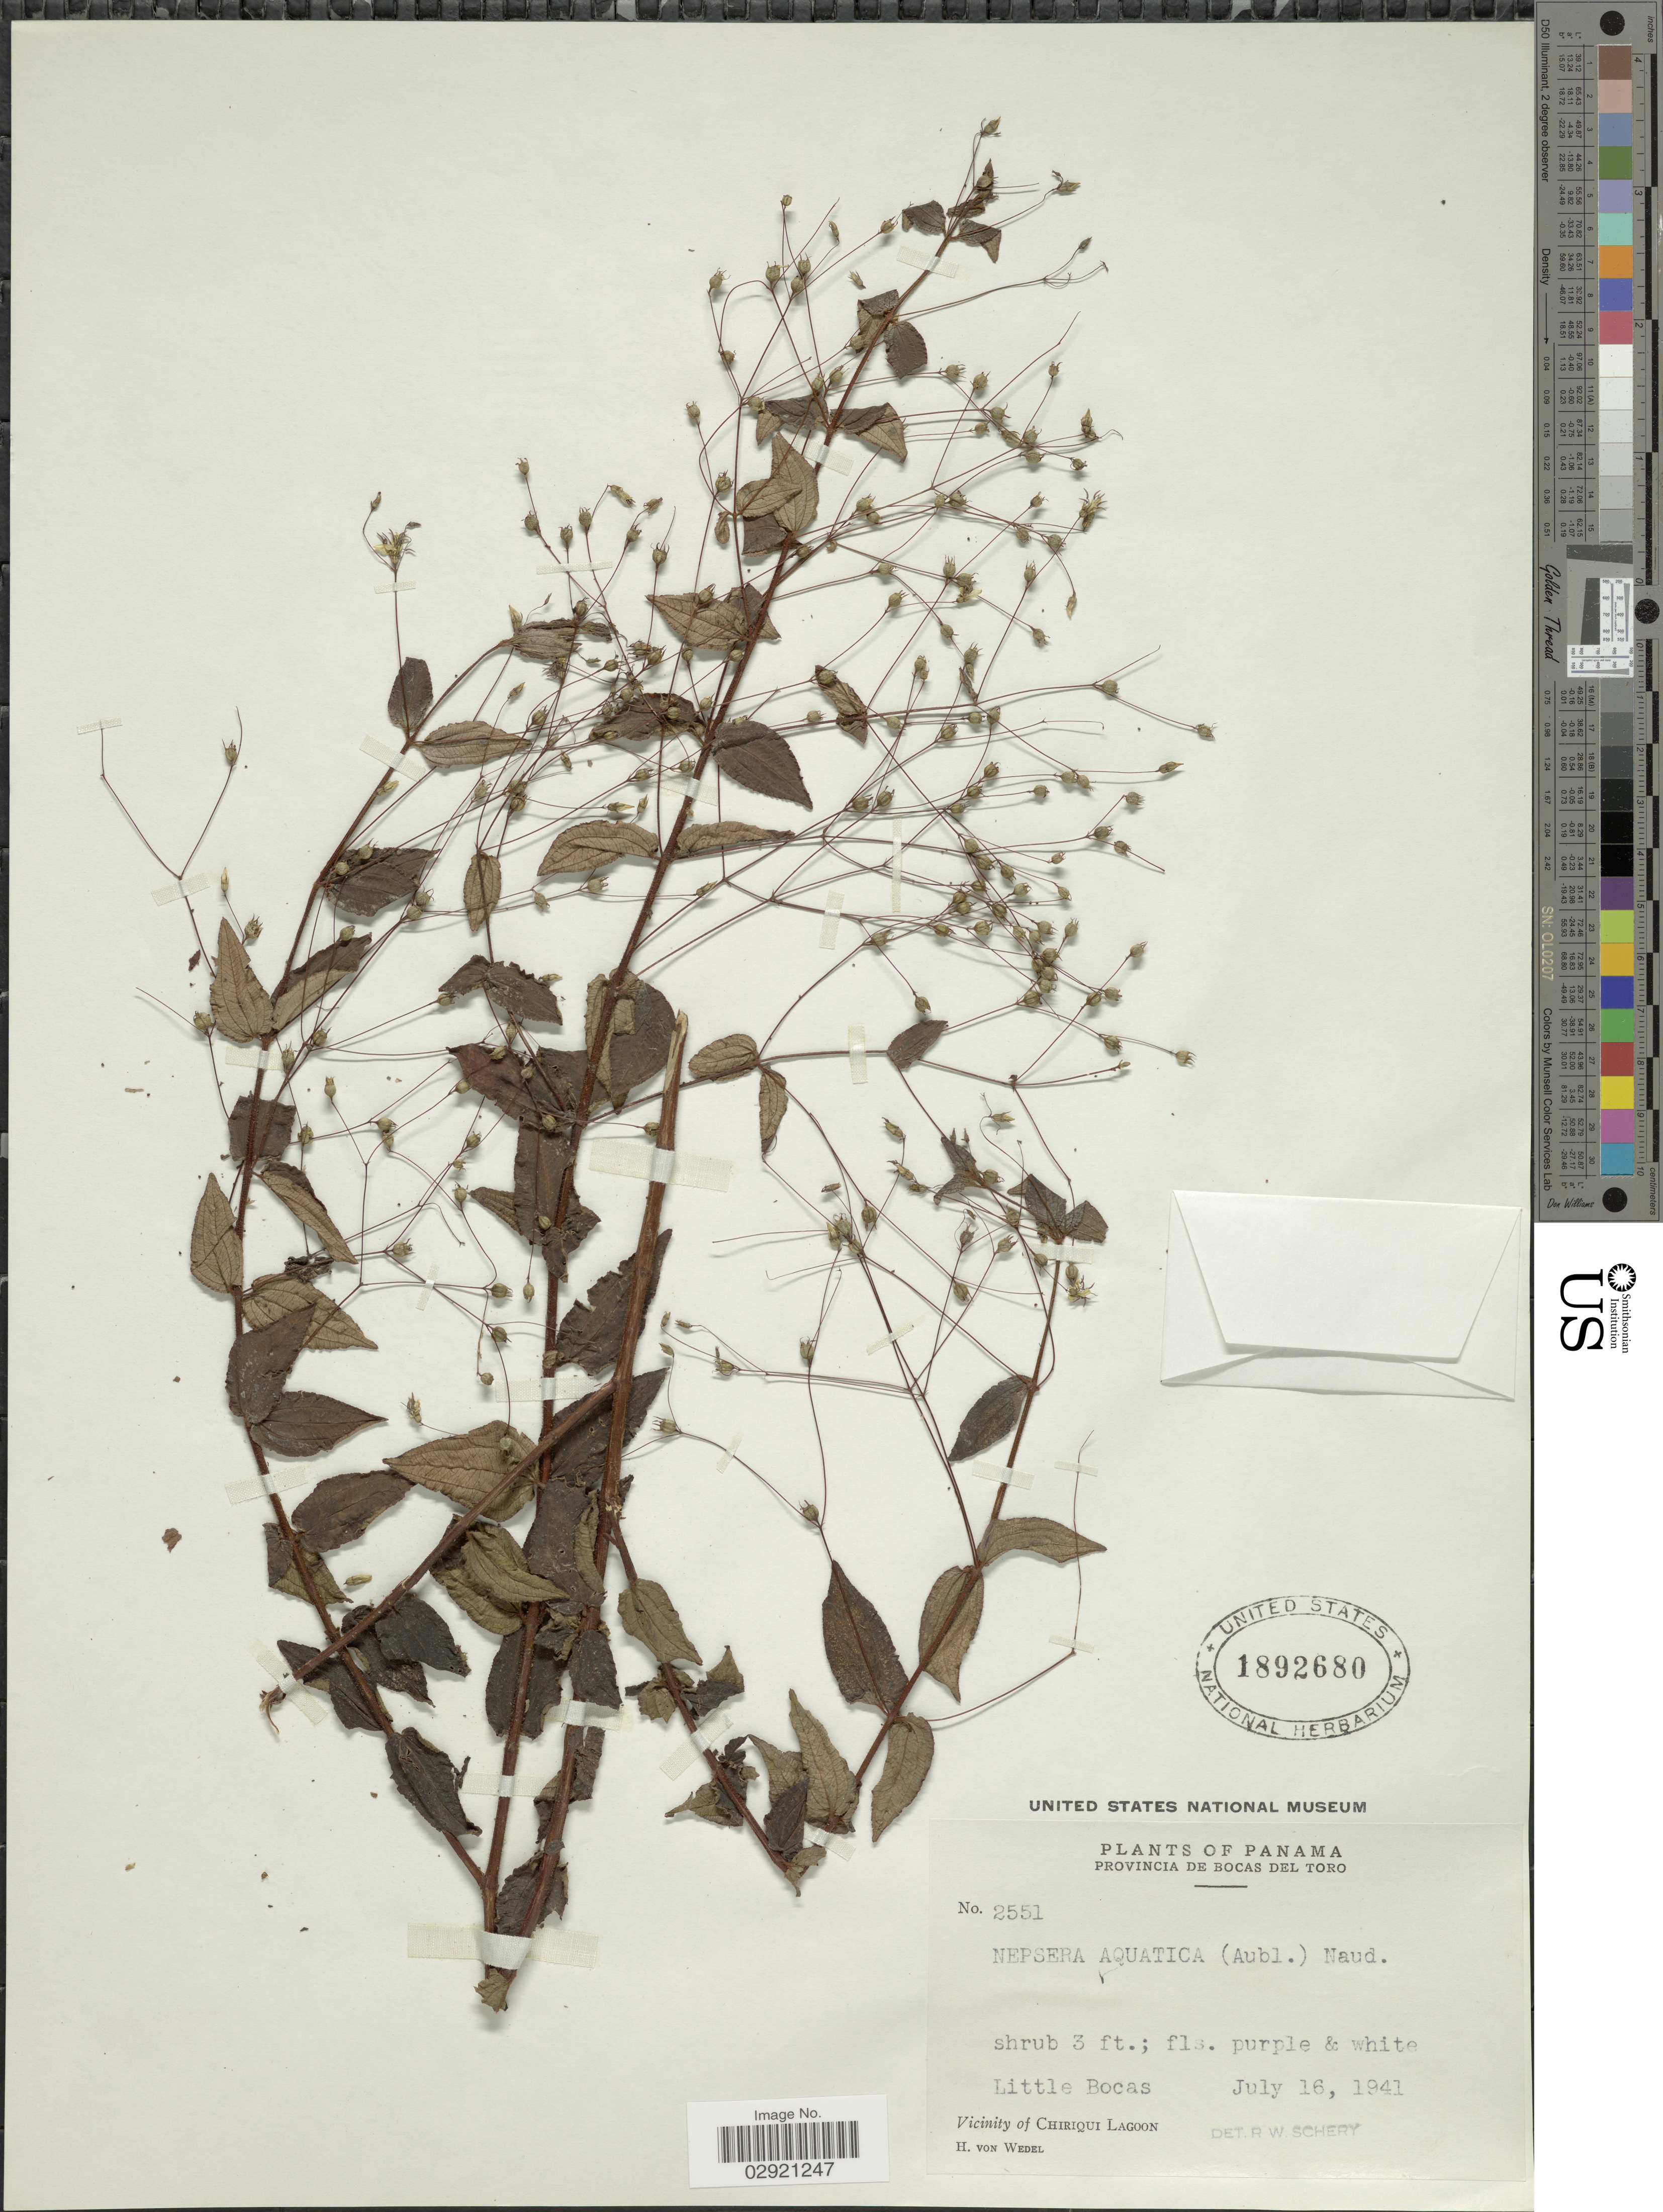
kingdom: Plantae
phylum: Tracheophyta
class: Magnoliopsida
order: Myrtales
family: Melastomataceae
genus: Nepsera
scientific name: Nepsera aquatica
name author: (Aubl.) Naudin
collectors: H. von Wedel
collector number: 2551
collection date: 1941-07-16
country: Panama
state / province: Bocas del Toro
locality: Little Bocas. Vicinity of Chiriqui Lagoon.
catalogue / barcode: US 1892680